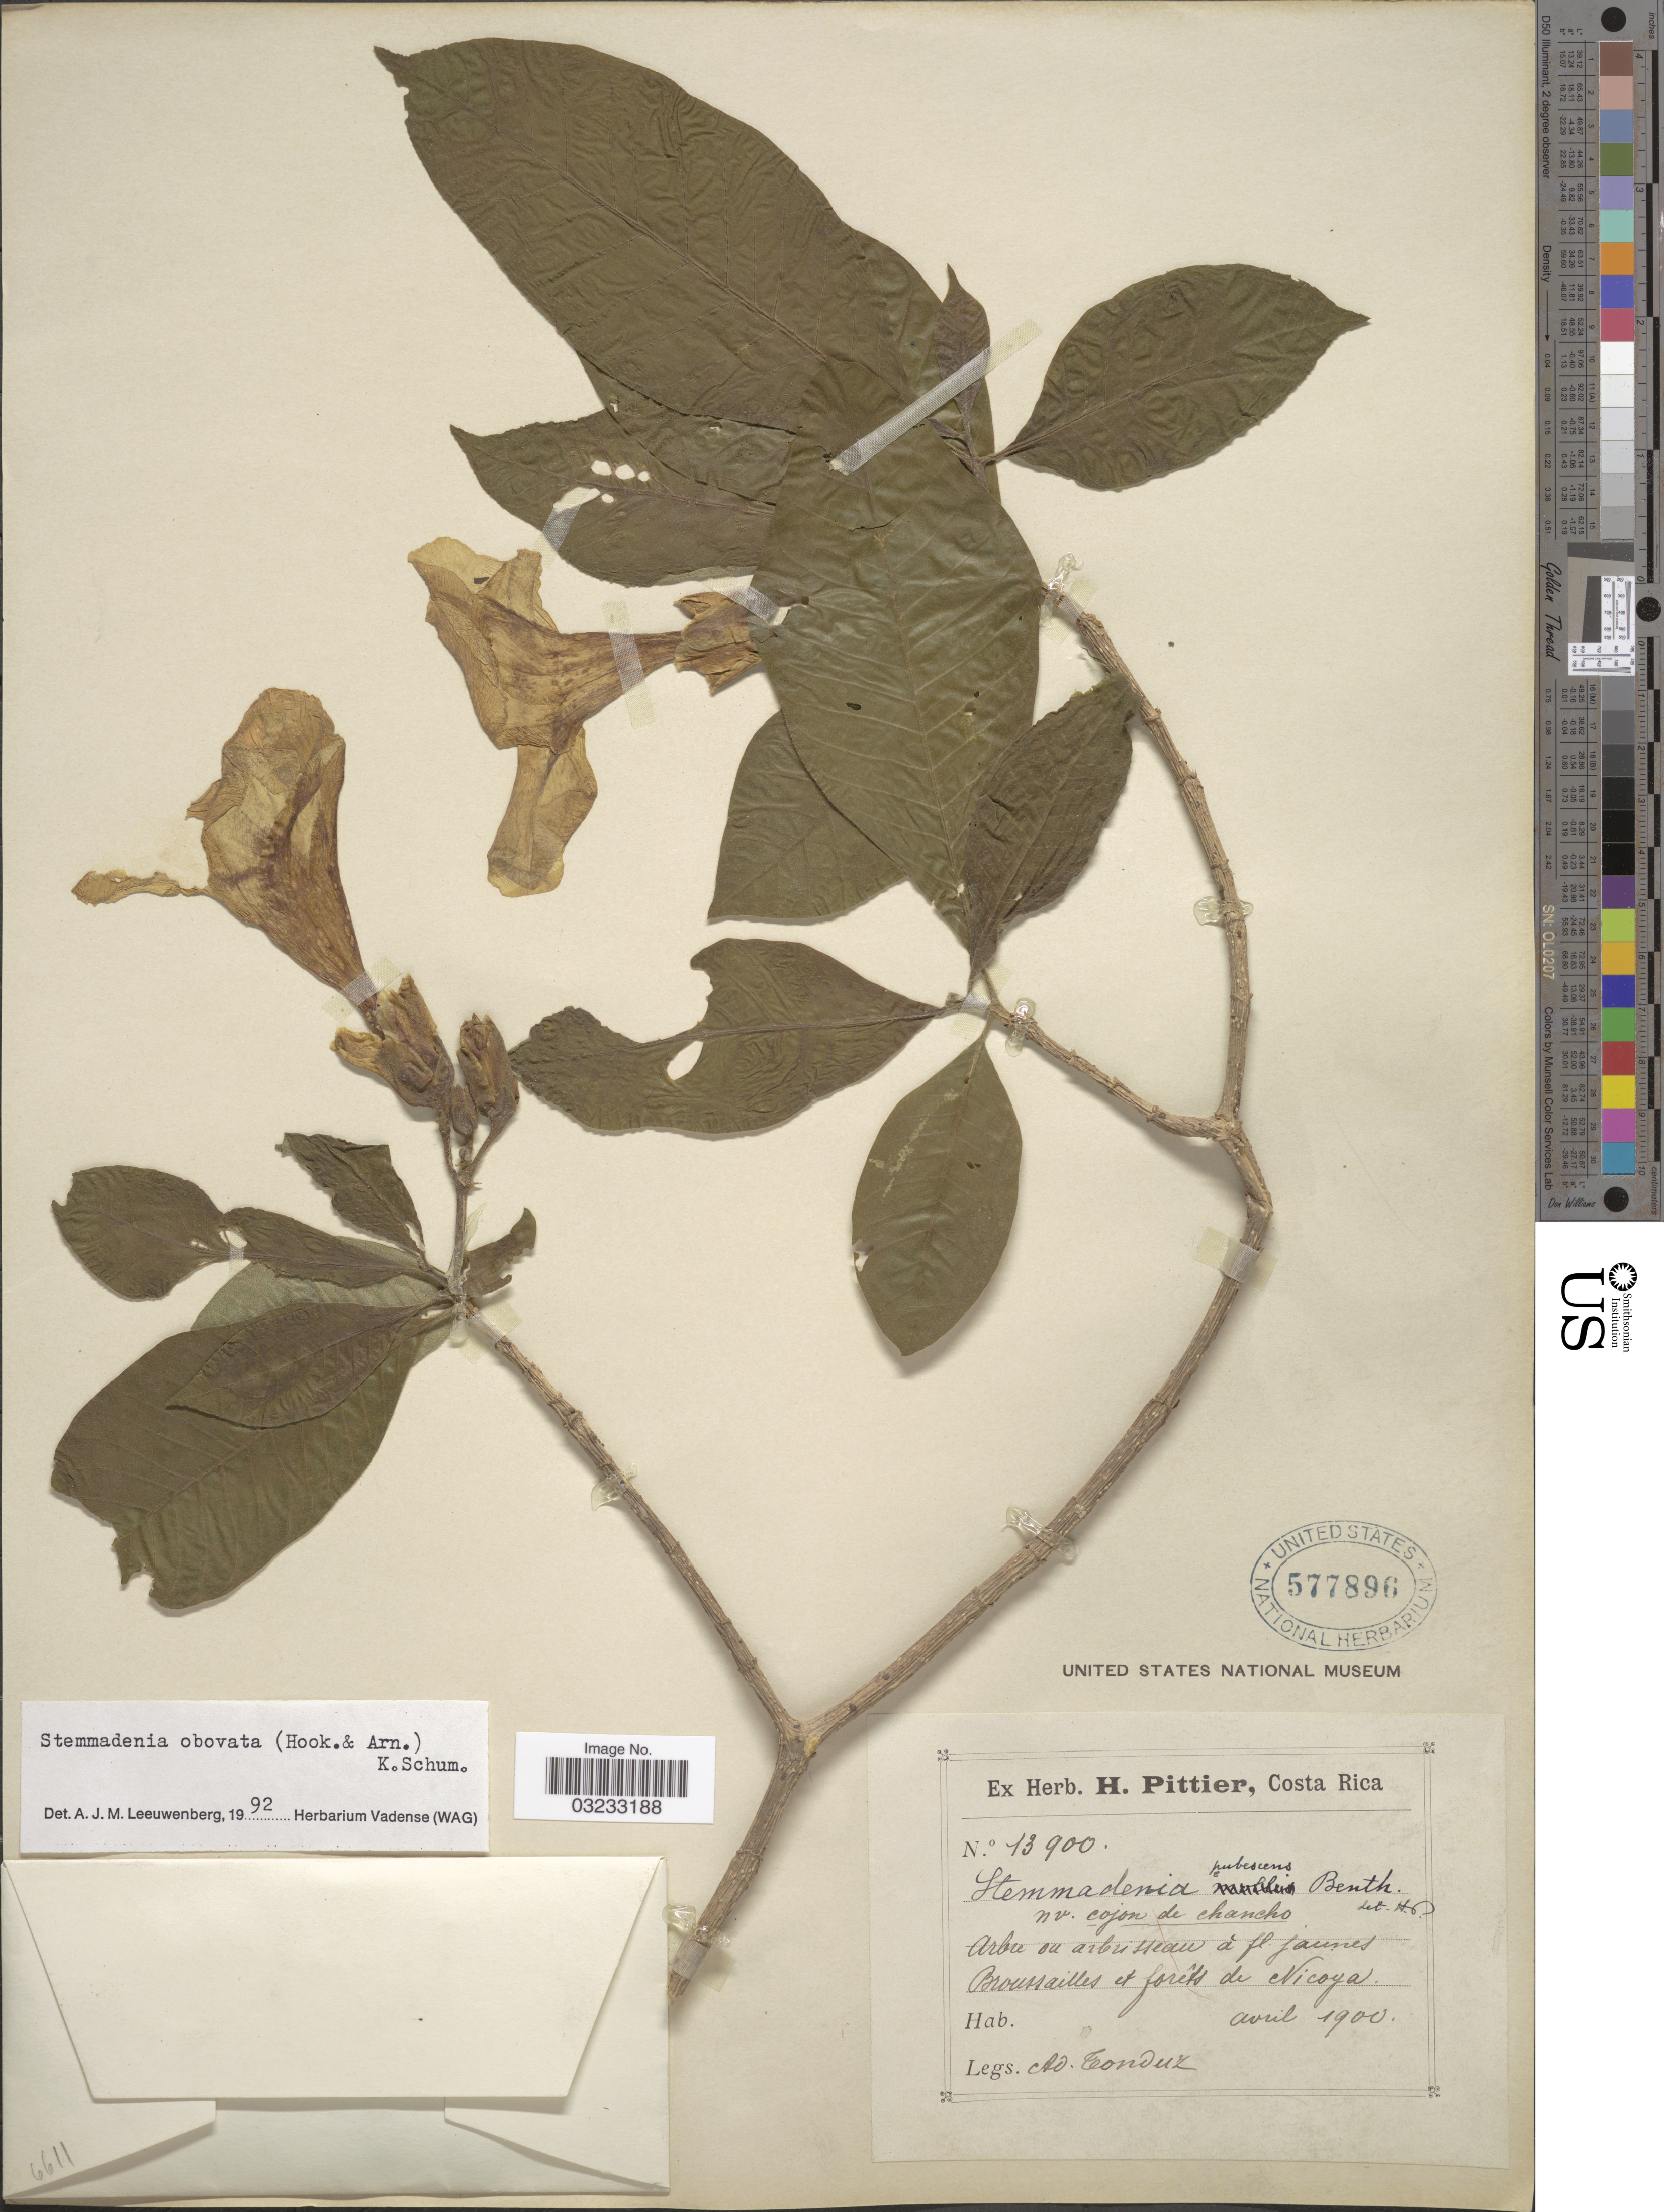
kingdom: Plantae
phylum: Tracheophyta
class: Magnoliopsida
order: Gentianales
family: Apocynaceae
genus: Stemmadenia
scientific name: Stemmadenia obovata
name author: (Hook. & Arn.) K. Schum.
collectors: A. Tonduz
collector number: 13900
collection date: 1900-04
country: Costa Rica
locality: Broussailles et forêts de Nicoya.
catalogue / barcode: US 577896